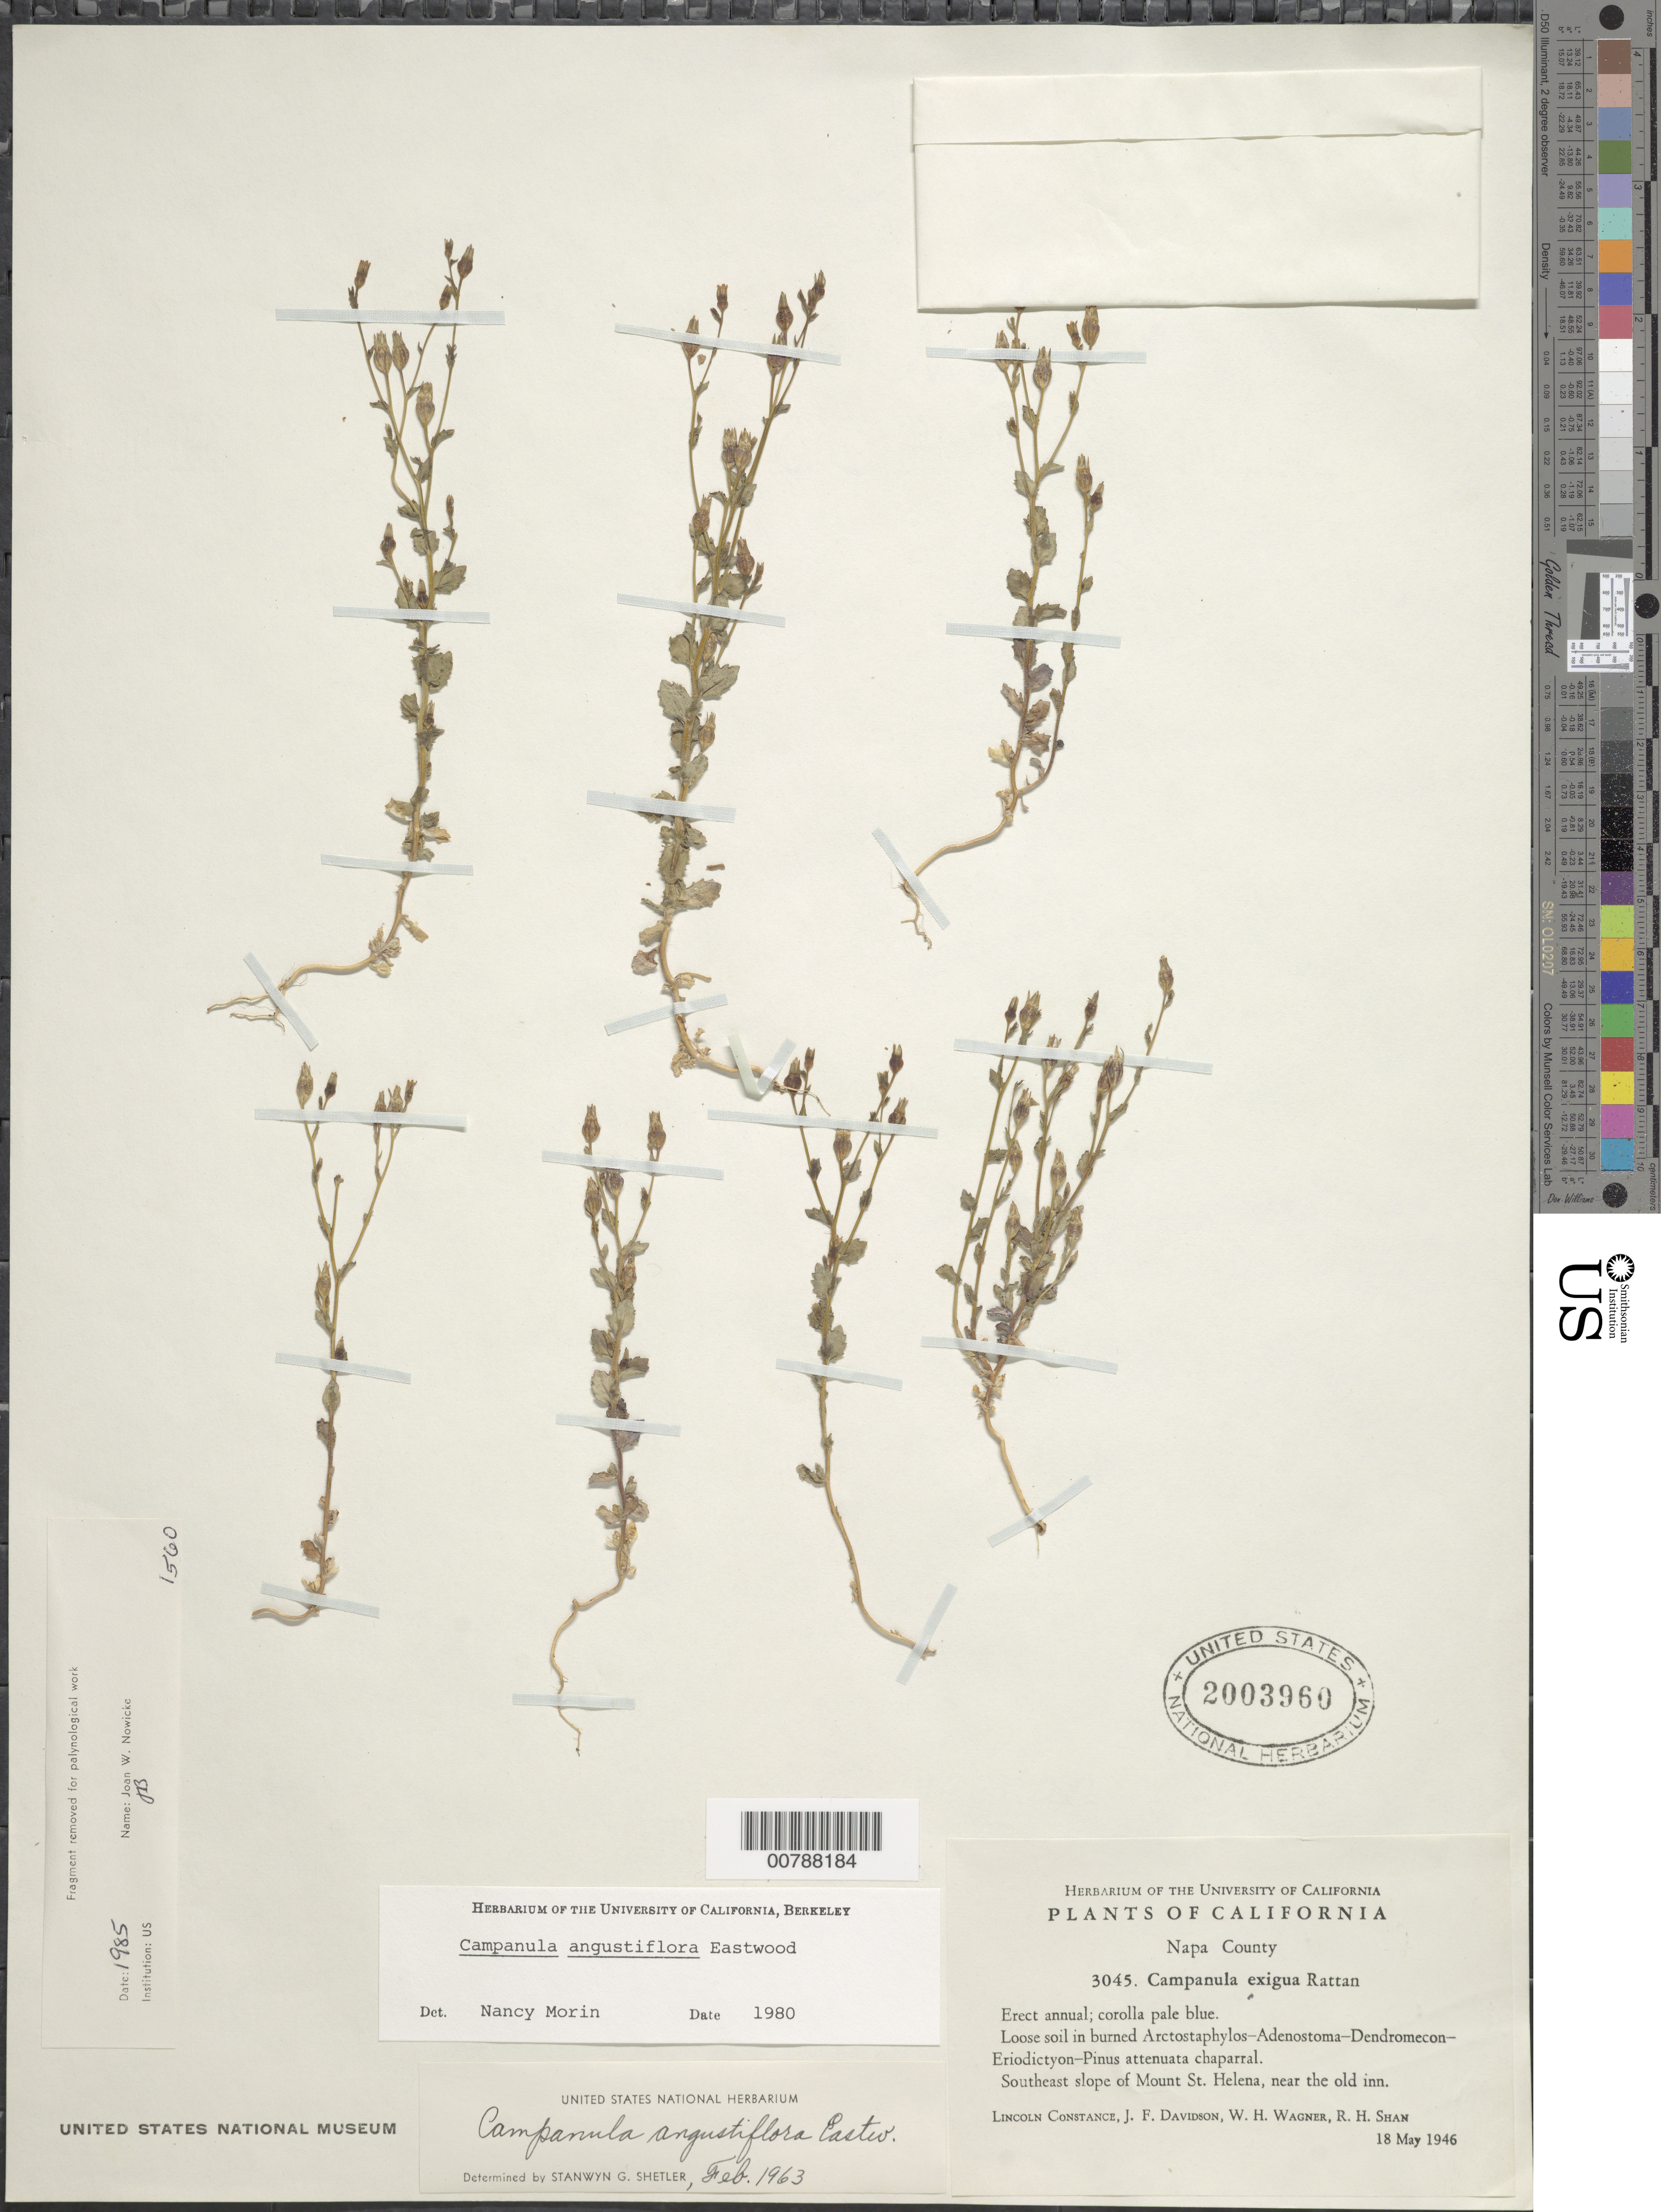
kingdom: Plantae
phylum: Tracheophyta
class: Magnoliopsida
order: Asterales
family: Campanulaceae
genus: Campanula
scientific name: Campanula angustiflora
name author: Eastw.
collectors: L. Constance, J. F. Davidson, W. H. Wagner & R. Shan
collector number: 3045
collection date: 1946-05-18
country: United States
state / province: California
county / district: Napa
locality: Southeast slope of Mount St. Helena, near the old inn.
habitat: loose soil.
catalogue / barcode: US 2003960